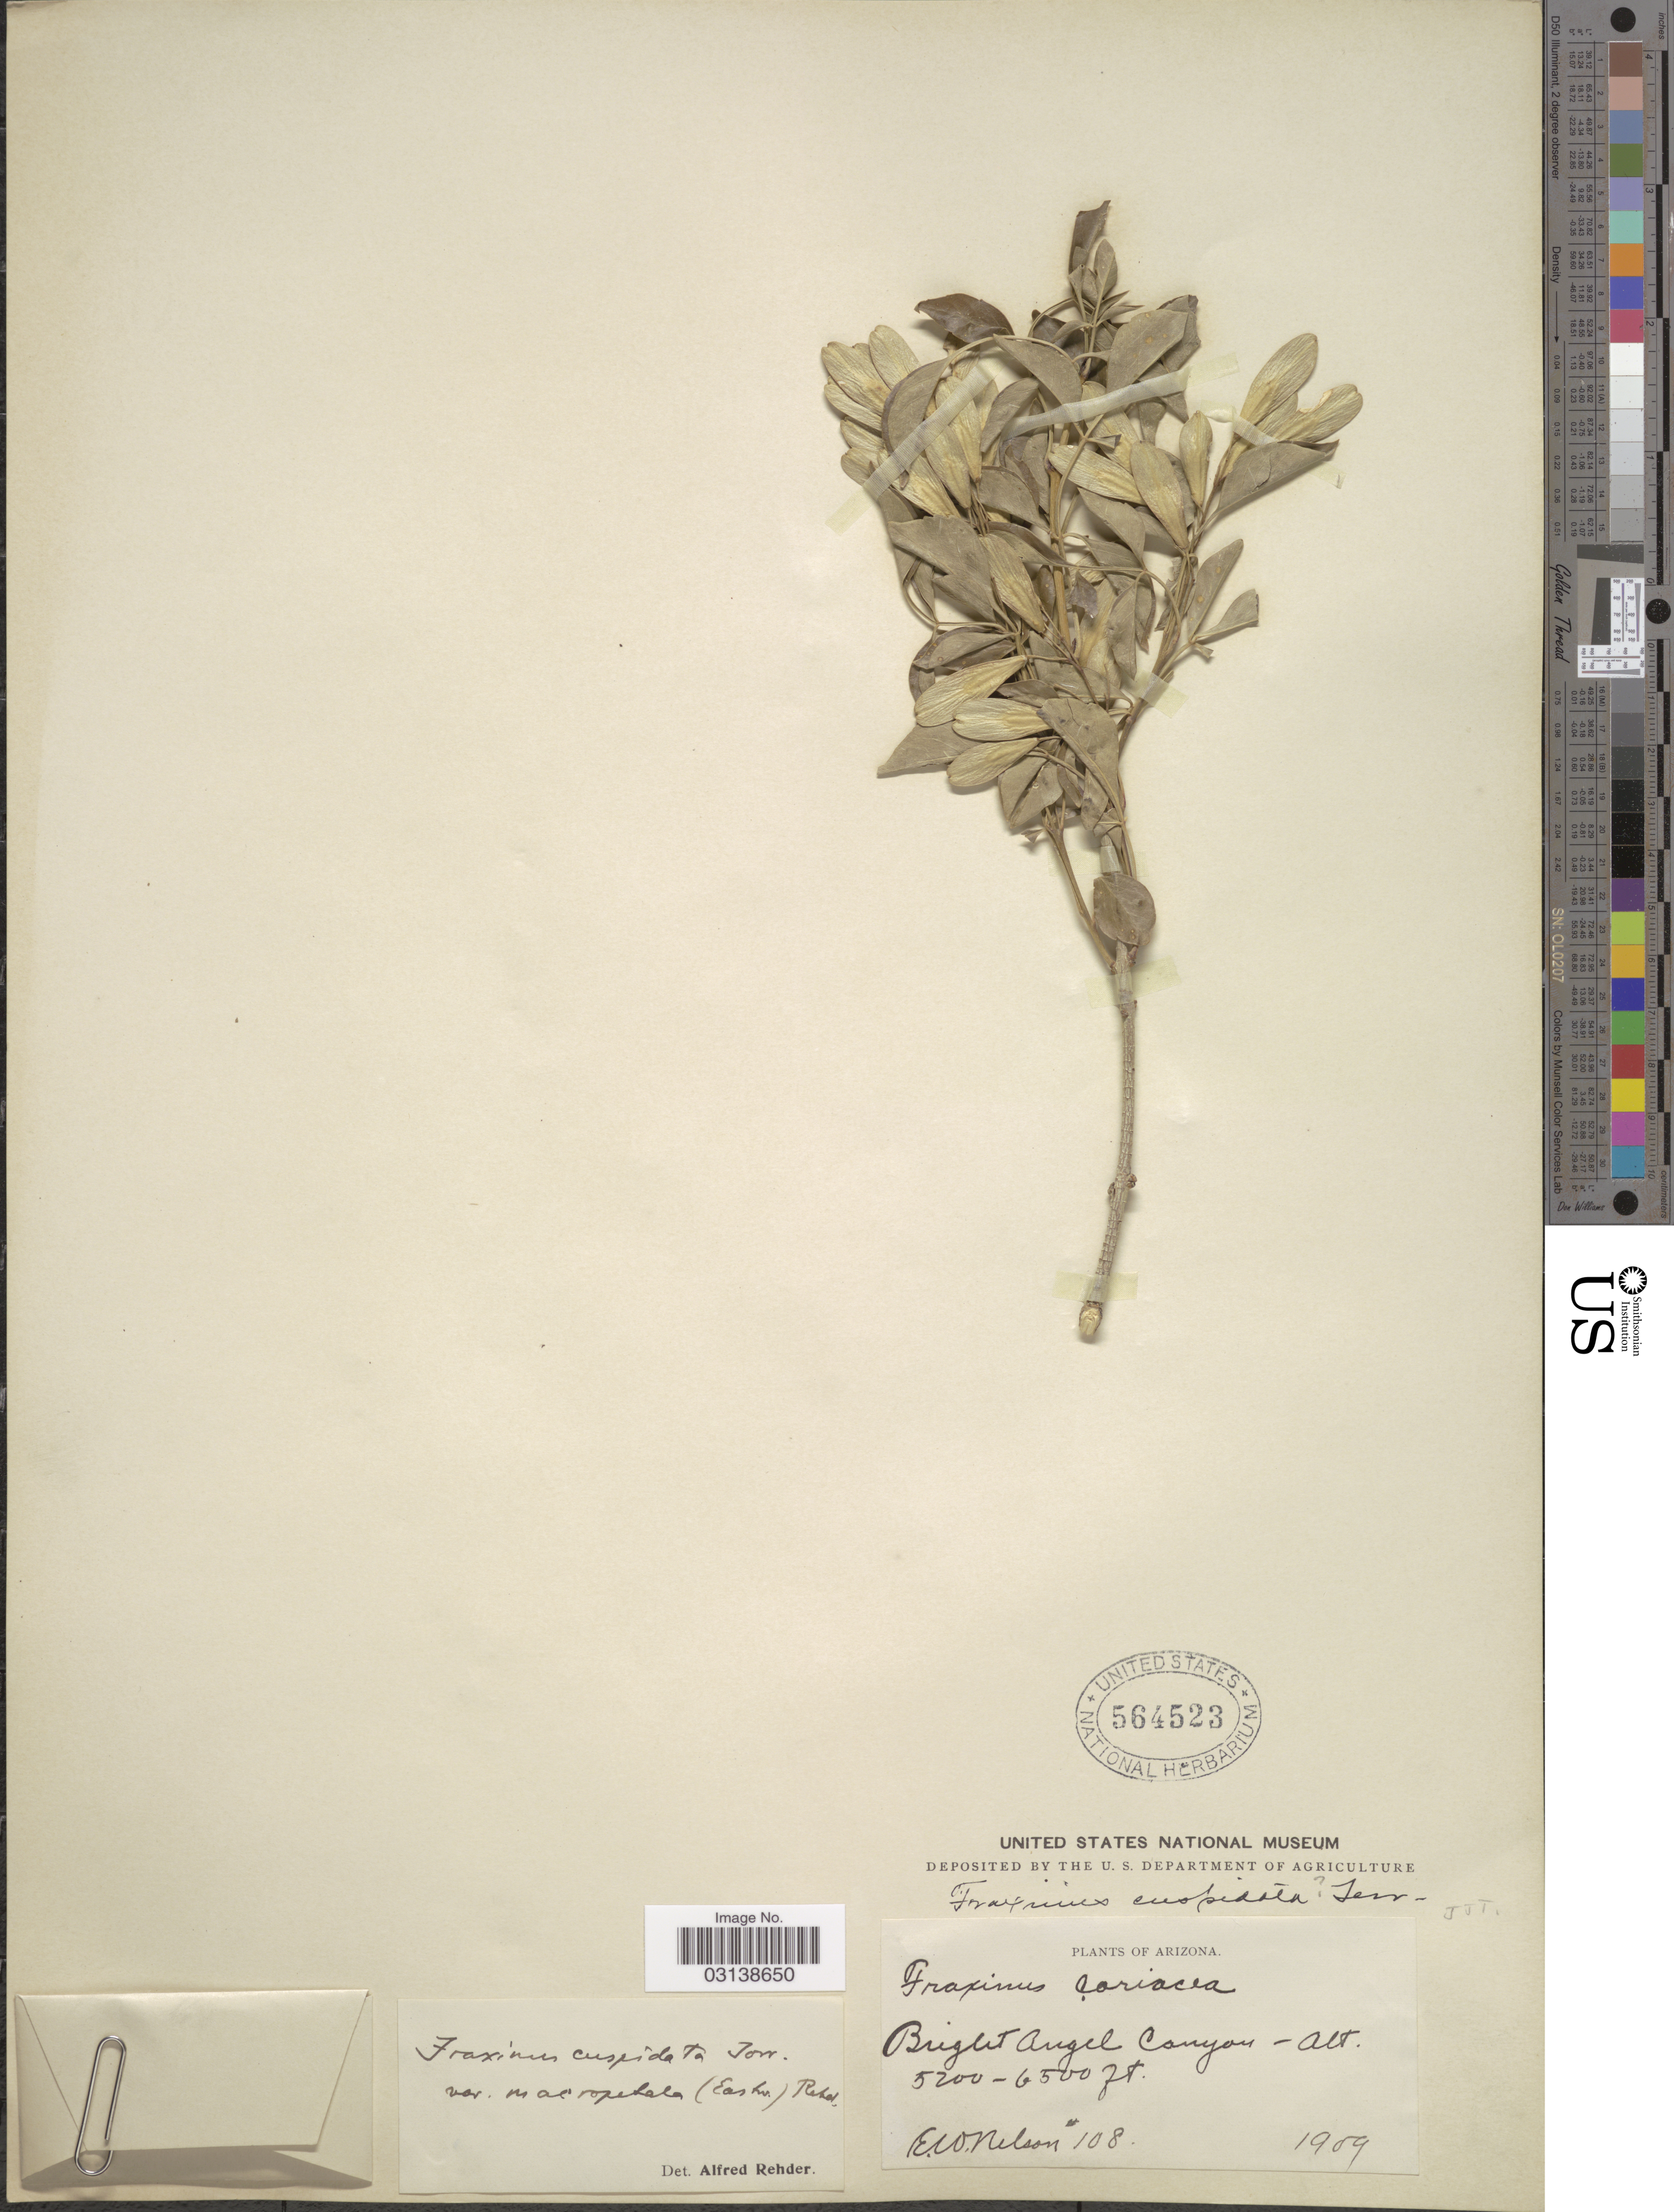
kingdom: Plantae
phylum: Tracheophyta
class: Magnoliopsida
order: Lamiales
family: Oleaceae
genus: Fraxinus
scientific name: Fraxinus cuspidata var. macropetala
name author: (Eastw.) Rehder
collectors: E. W. Nelson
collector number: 108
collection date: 1909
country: United States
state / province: Arizona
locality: Bright Angel Canyon.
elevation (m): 1585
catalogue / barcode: US 564523